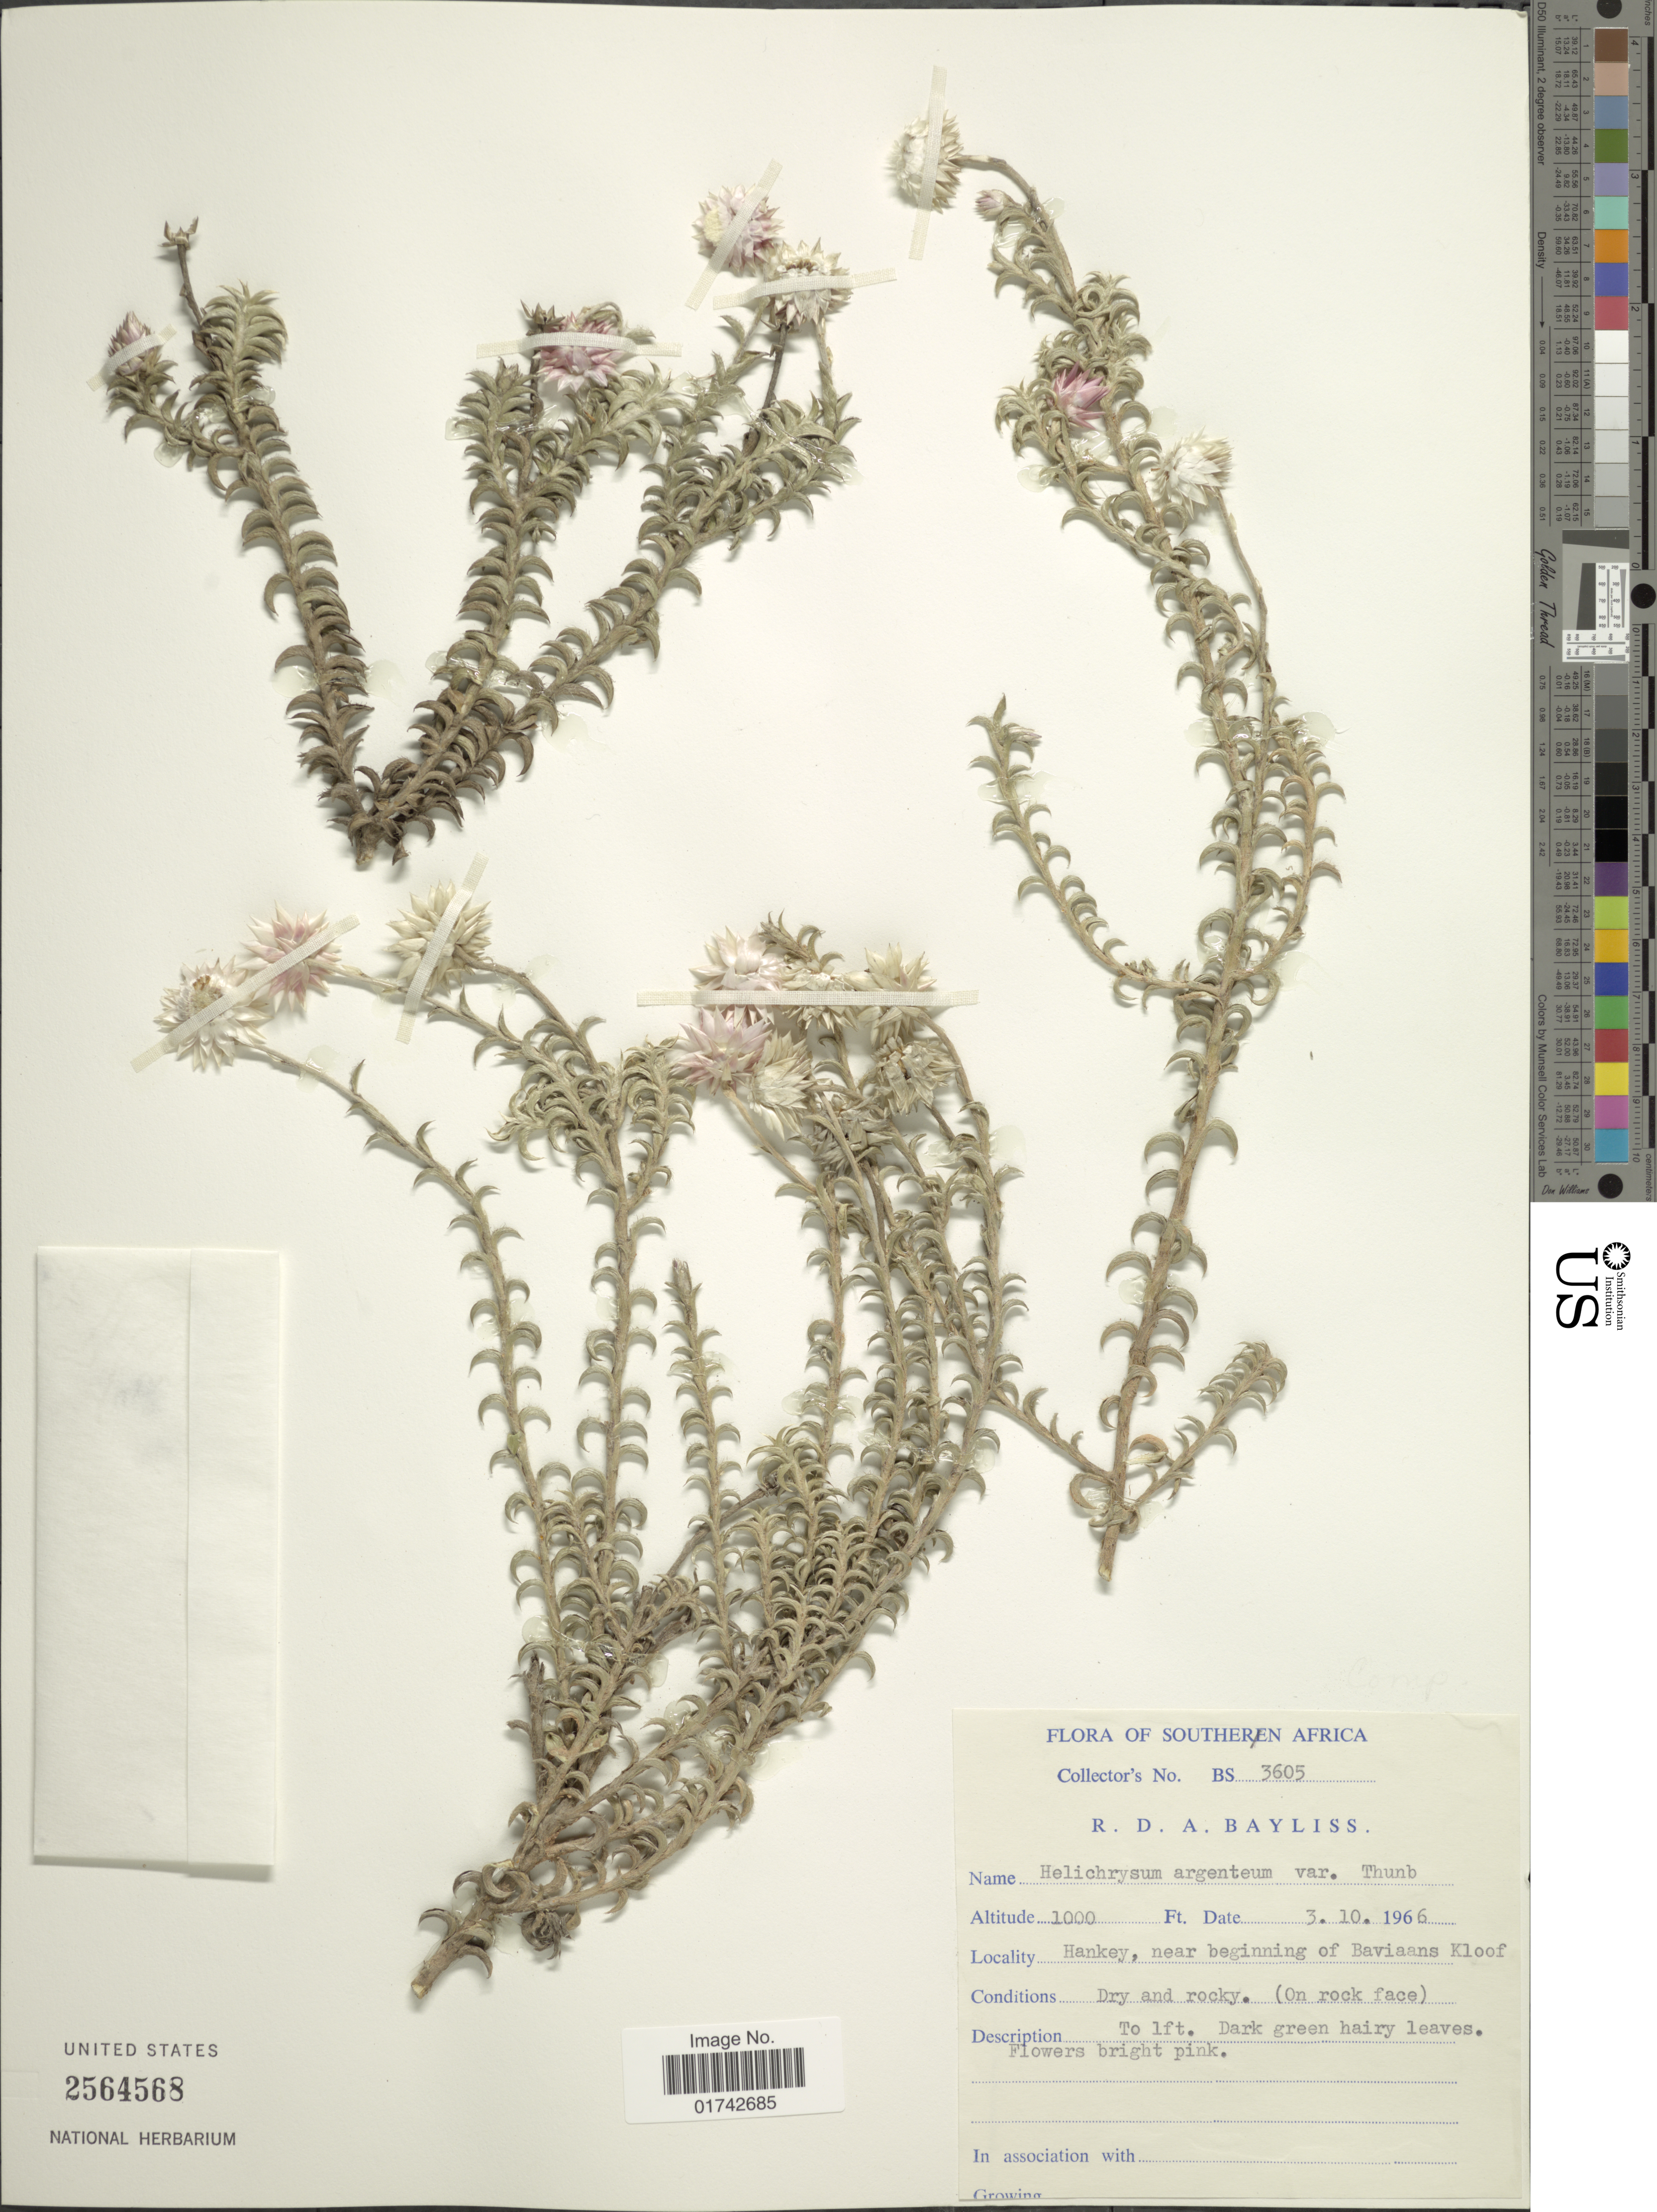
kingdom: Plantae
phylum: Tracheophyta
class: Magnoliopsida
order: Asterales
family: Asteraceae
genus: Helichrysum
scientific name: Helichrysum argentium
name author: Schrank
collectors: R. Bayliss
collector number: BS 3605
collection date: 1966-10-03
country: South Africa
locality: Hankey, near beginning of Baviaans Kloof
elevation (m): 305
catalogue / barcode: US 2564568